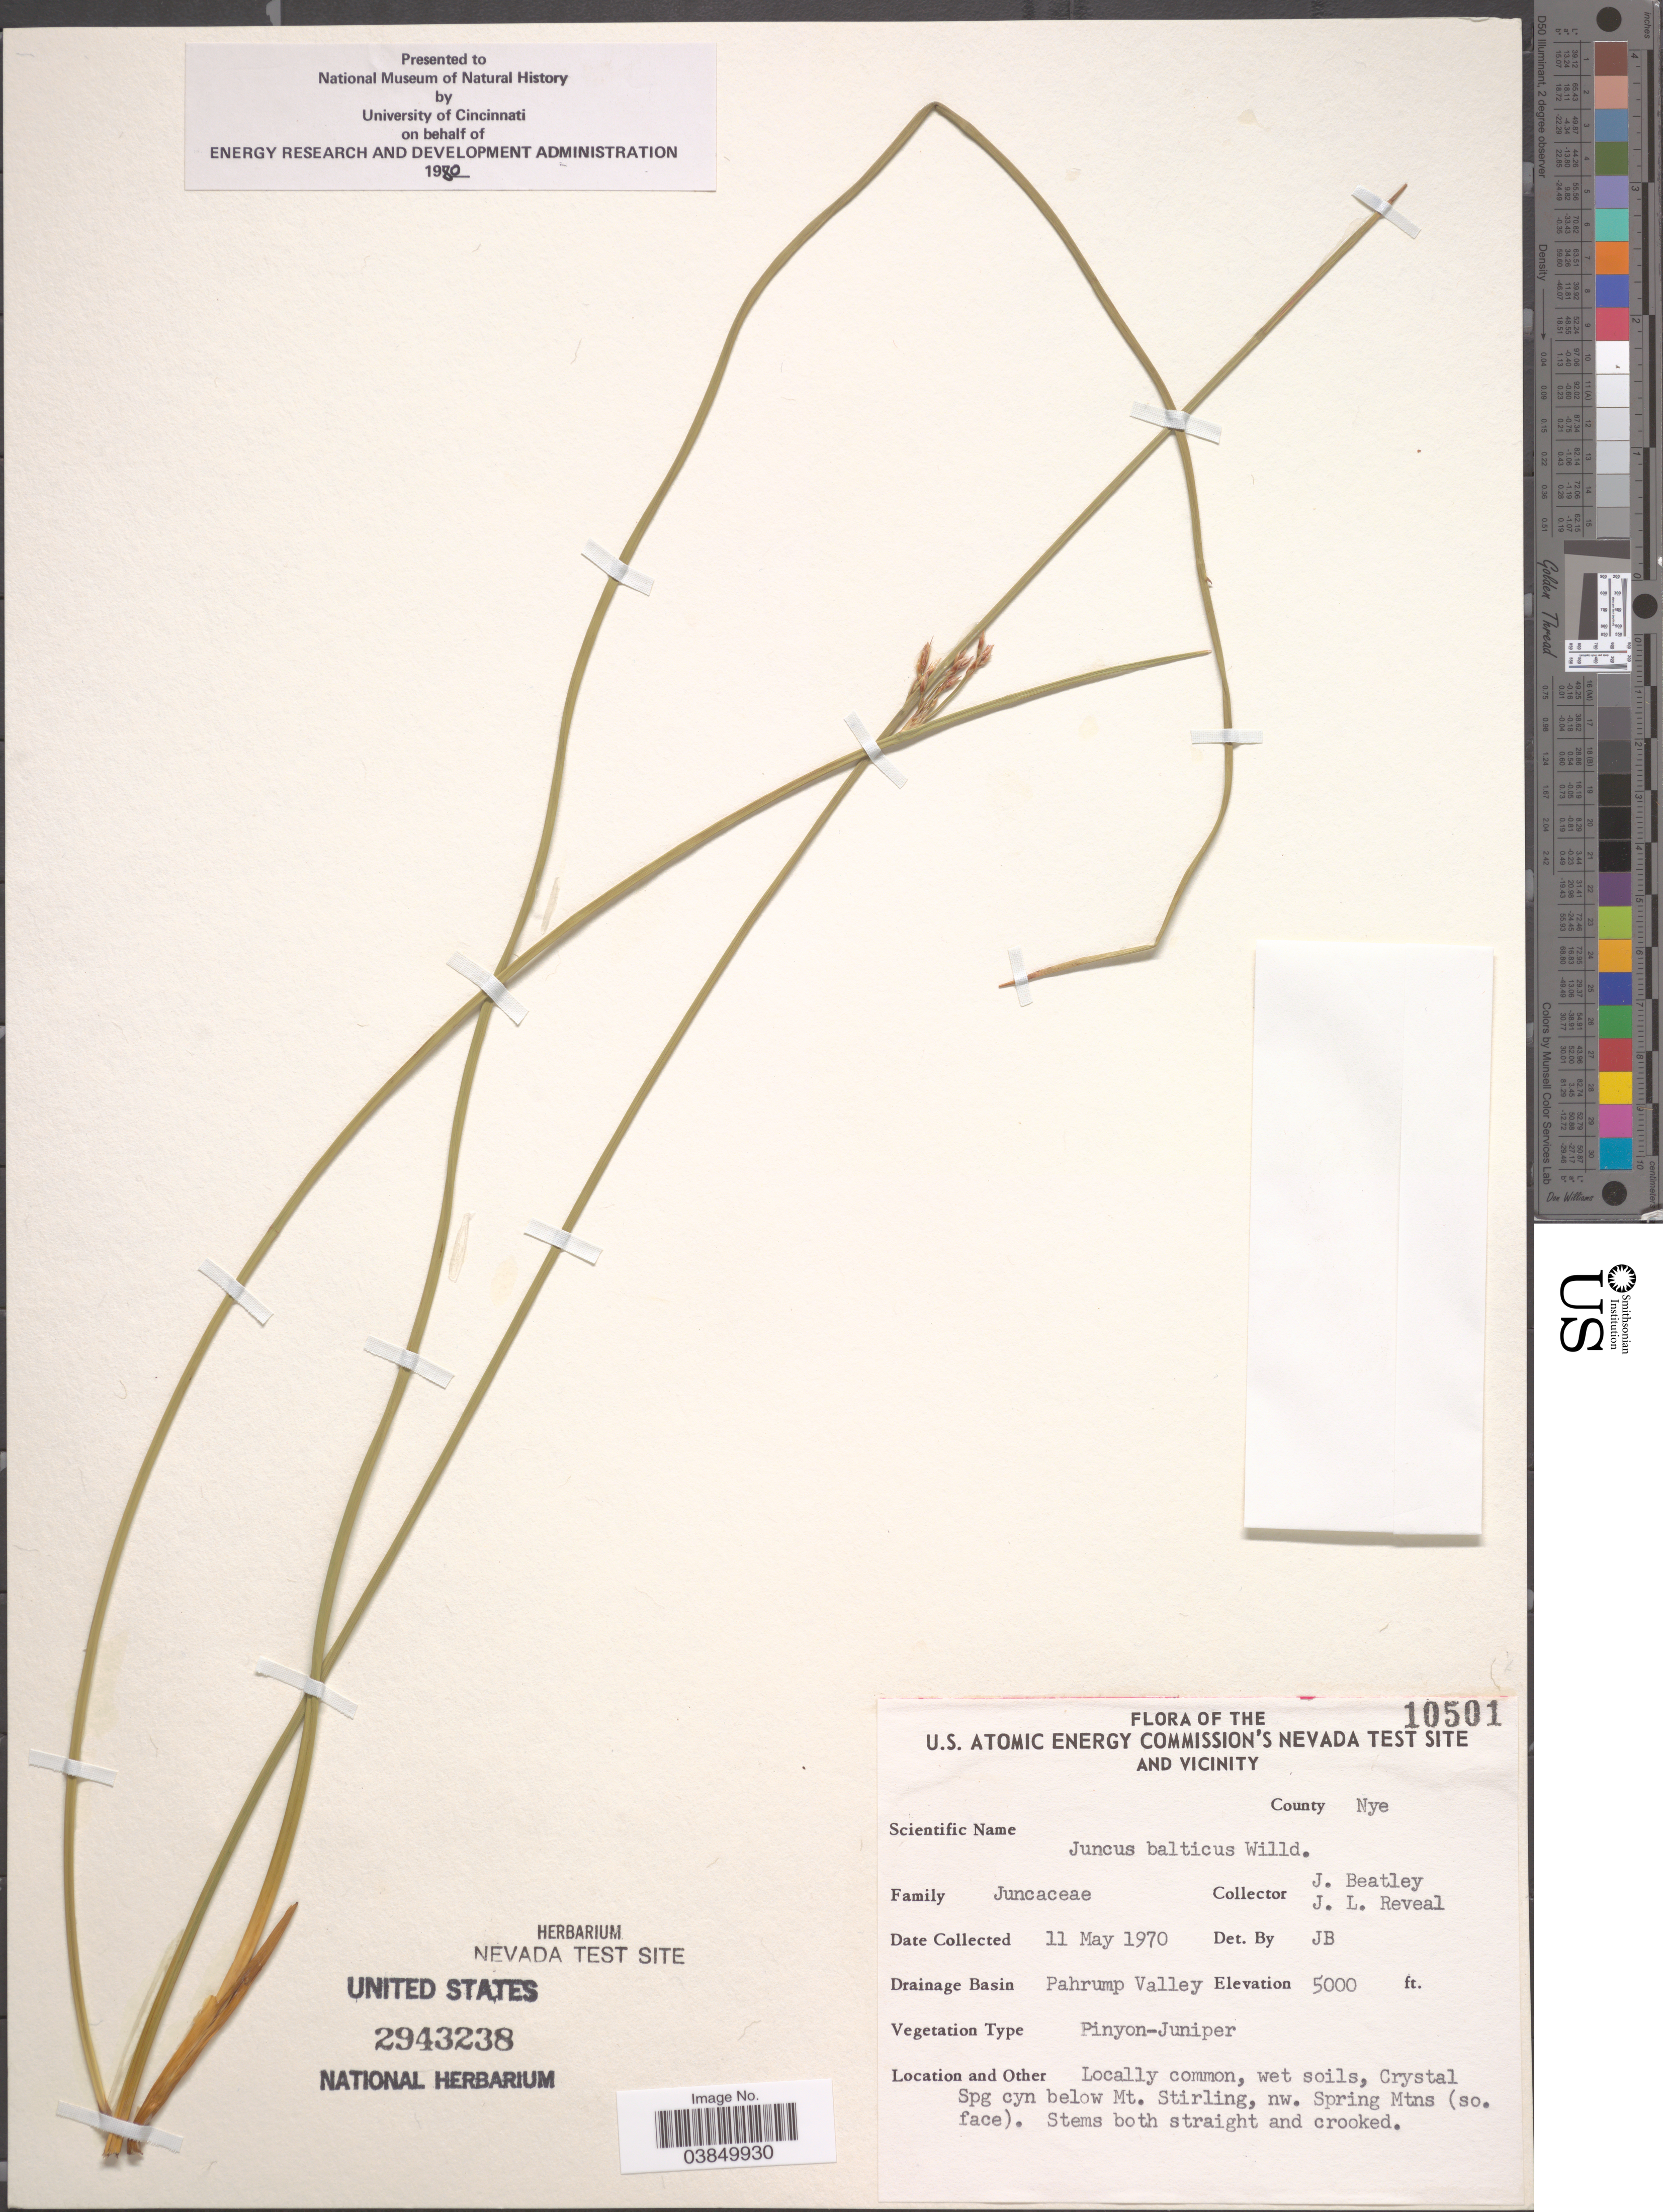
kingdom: Plantae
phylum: Tracheophyta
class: Liliopsida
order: Poales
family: Juncaceae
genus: Juncus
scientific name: Juncus balticus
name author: Willd.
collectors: J. C. Beatley & J. L. Reveal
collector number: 10501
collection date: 1970-05-11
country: United States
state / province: Nevada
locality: U.S. Atomic Energy Commission's Nevada Test Site and vicinity. County Nye. Drainage Basin Pahrump Valley. Crystal Spg cyn below Mt. Stirling, nw. Spring Mtns (so. face).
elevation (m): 1524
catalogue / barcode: US 2943238